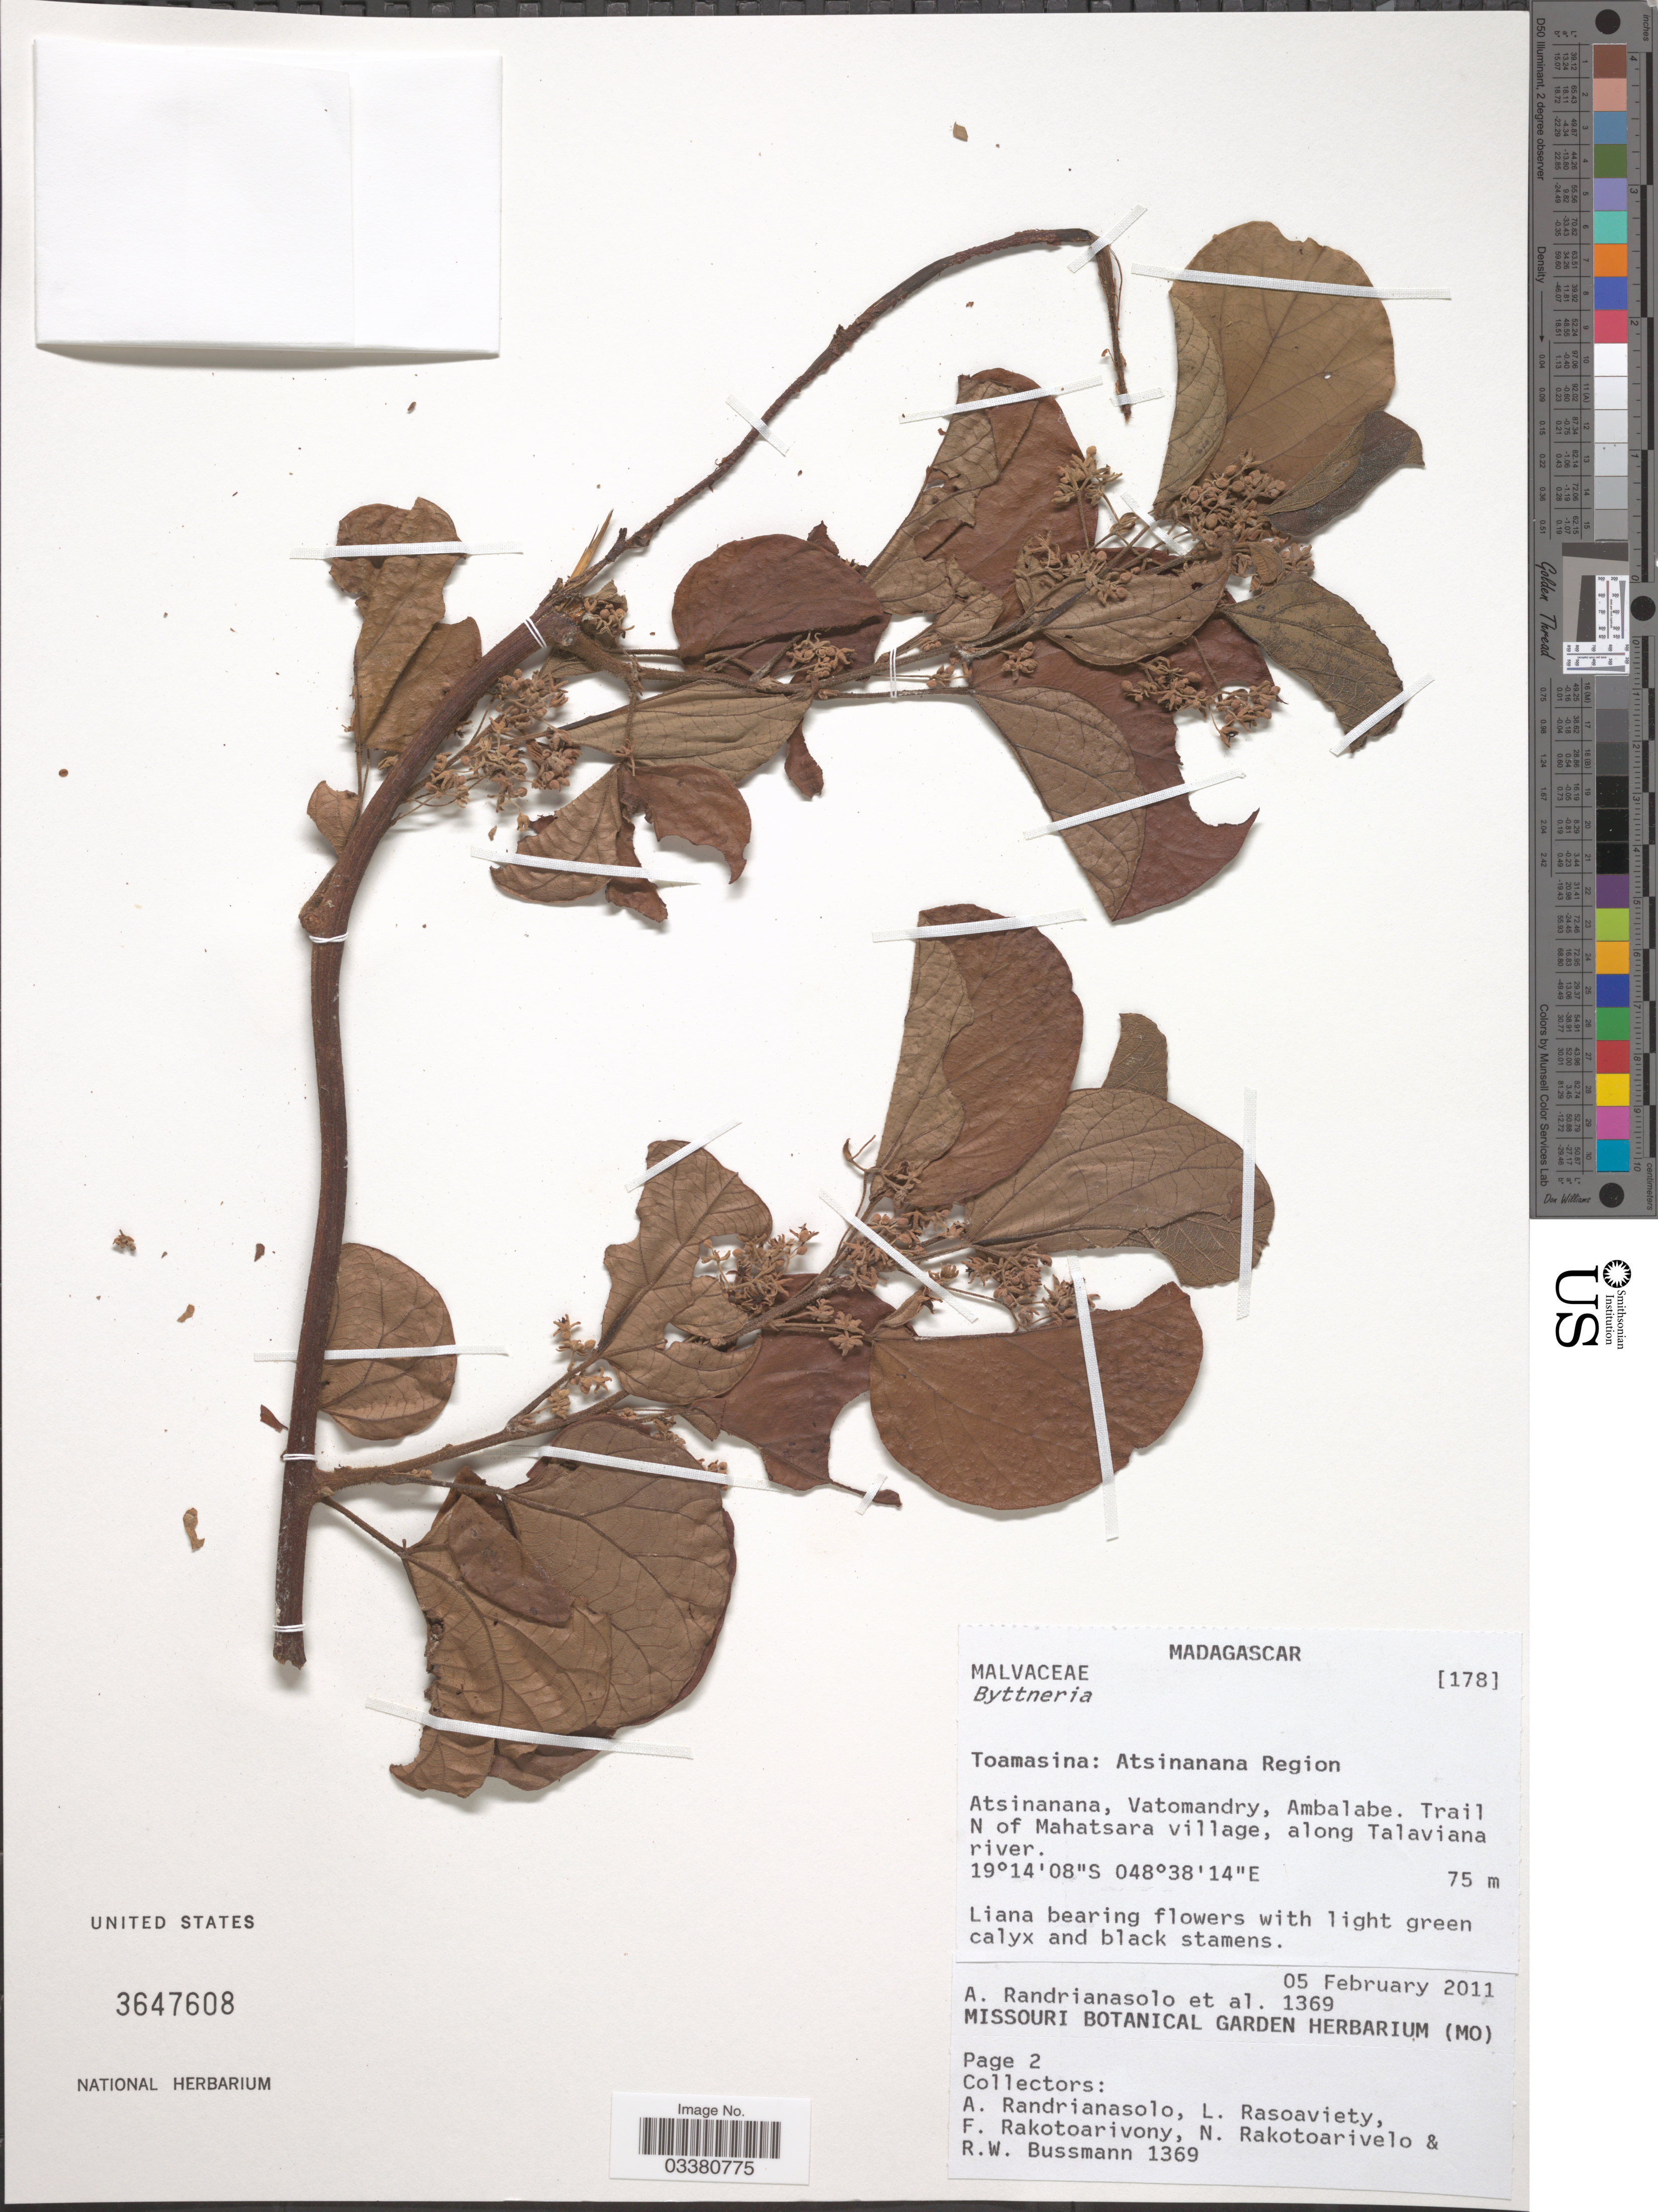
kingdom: Plantae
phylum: Tracheophyta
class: Magnoliopsida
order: Malvales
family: Malvaceae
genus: Byttneria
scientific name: Byttneria sp.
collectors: A. Randrianasolo, L. Rasoaviety, L. Rasoaviety, F. Rakotoarivony & et al.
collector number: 1369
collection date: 2011-02-05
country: Madagascar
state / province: Atsinanana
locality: Atsinanana Region. Atsinanana, Vatomandy, Ambalabe. Trail N of Mahatsara village, along Talaviana river.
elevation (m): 75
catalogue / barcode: US 3647608